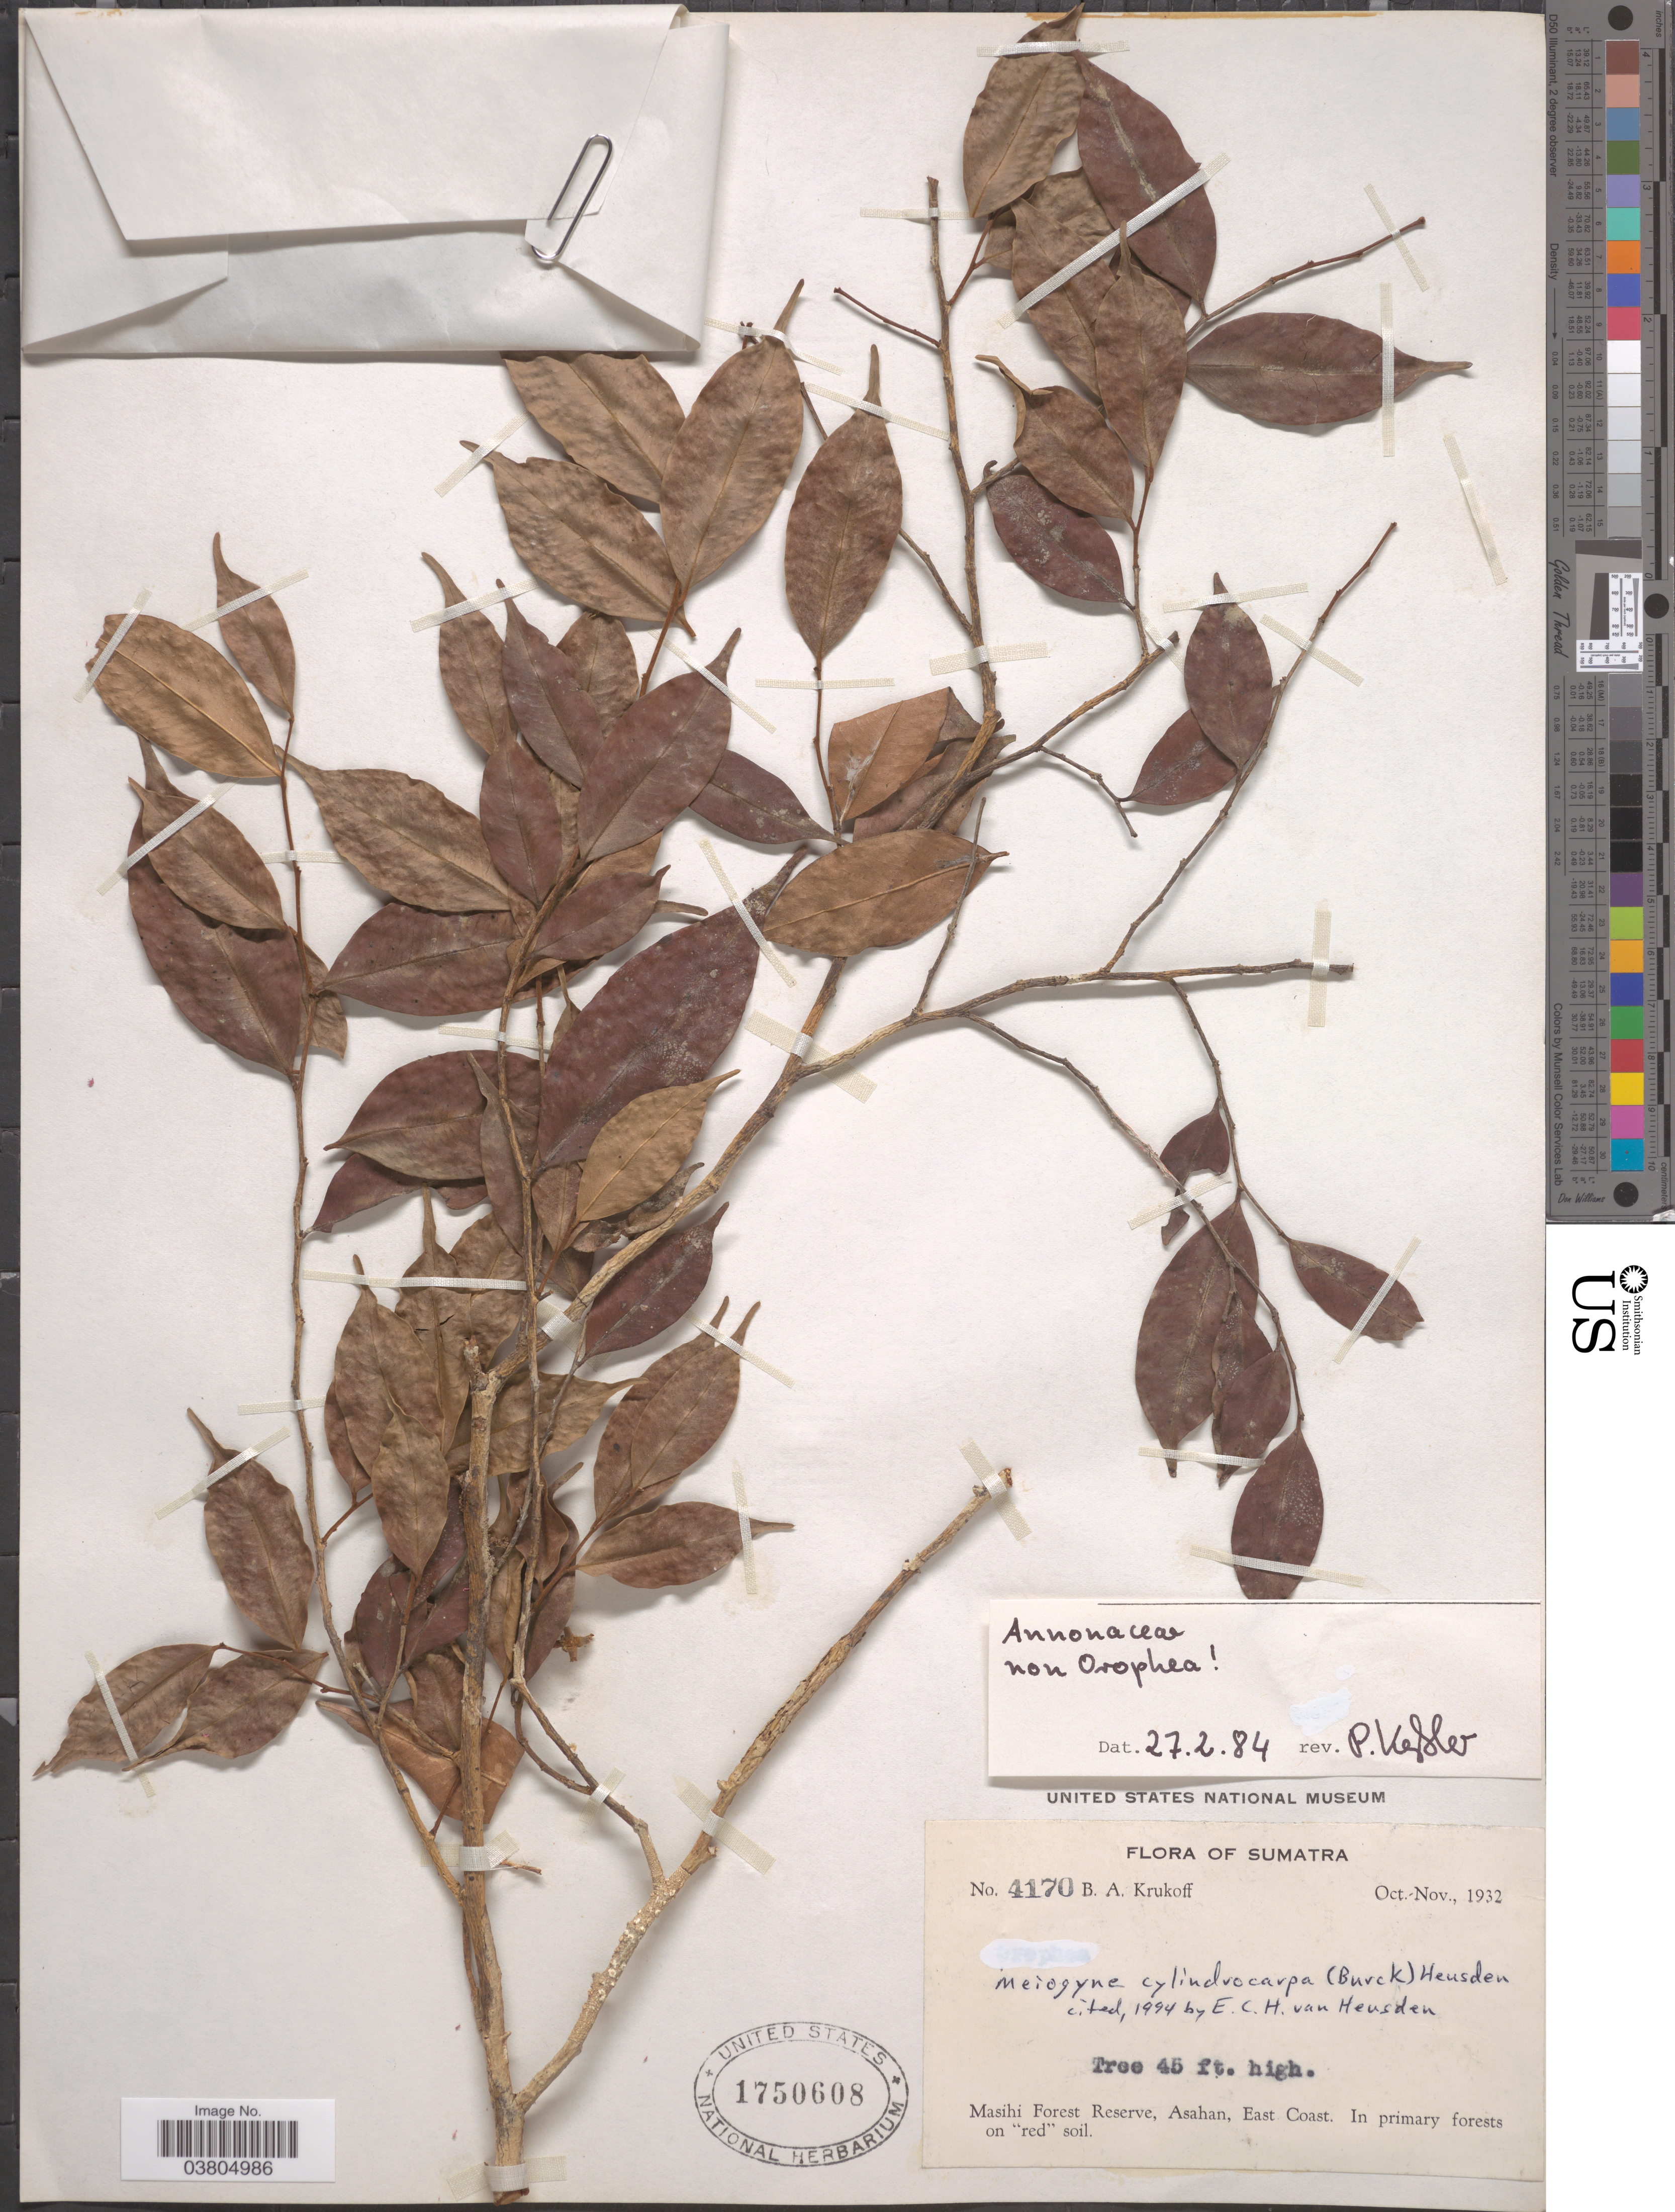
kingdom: Plantae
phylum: Tracheophyta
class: Magnoliopsida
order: Magnoliales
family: Annonaceae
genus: Meiogyne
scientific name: Meiogyne cylindrocarpa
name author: (Burck) Van Huesden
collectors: B. A. Krukoff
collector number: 4170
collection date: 1932-10/1932-11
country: Indonesia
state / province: Sumatra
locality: Masihi Forest Reserve, Asahan, East Coast.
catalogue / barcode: US 1750608